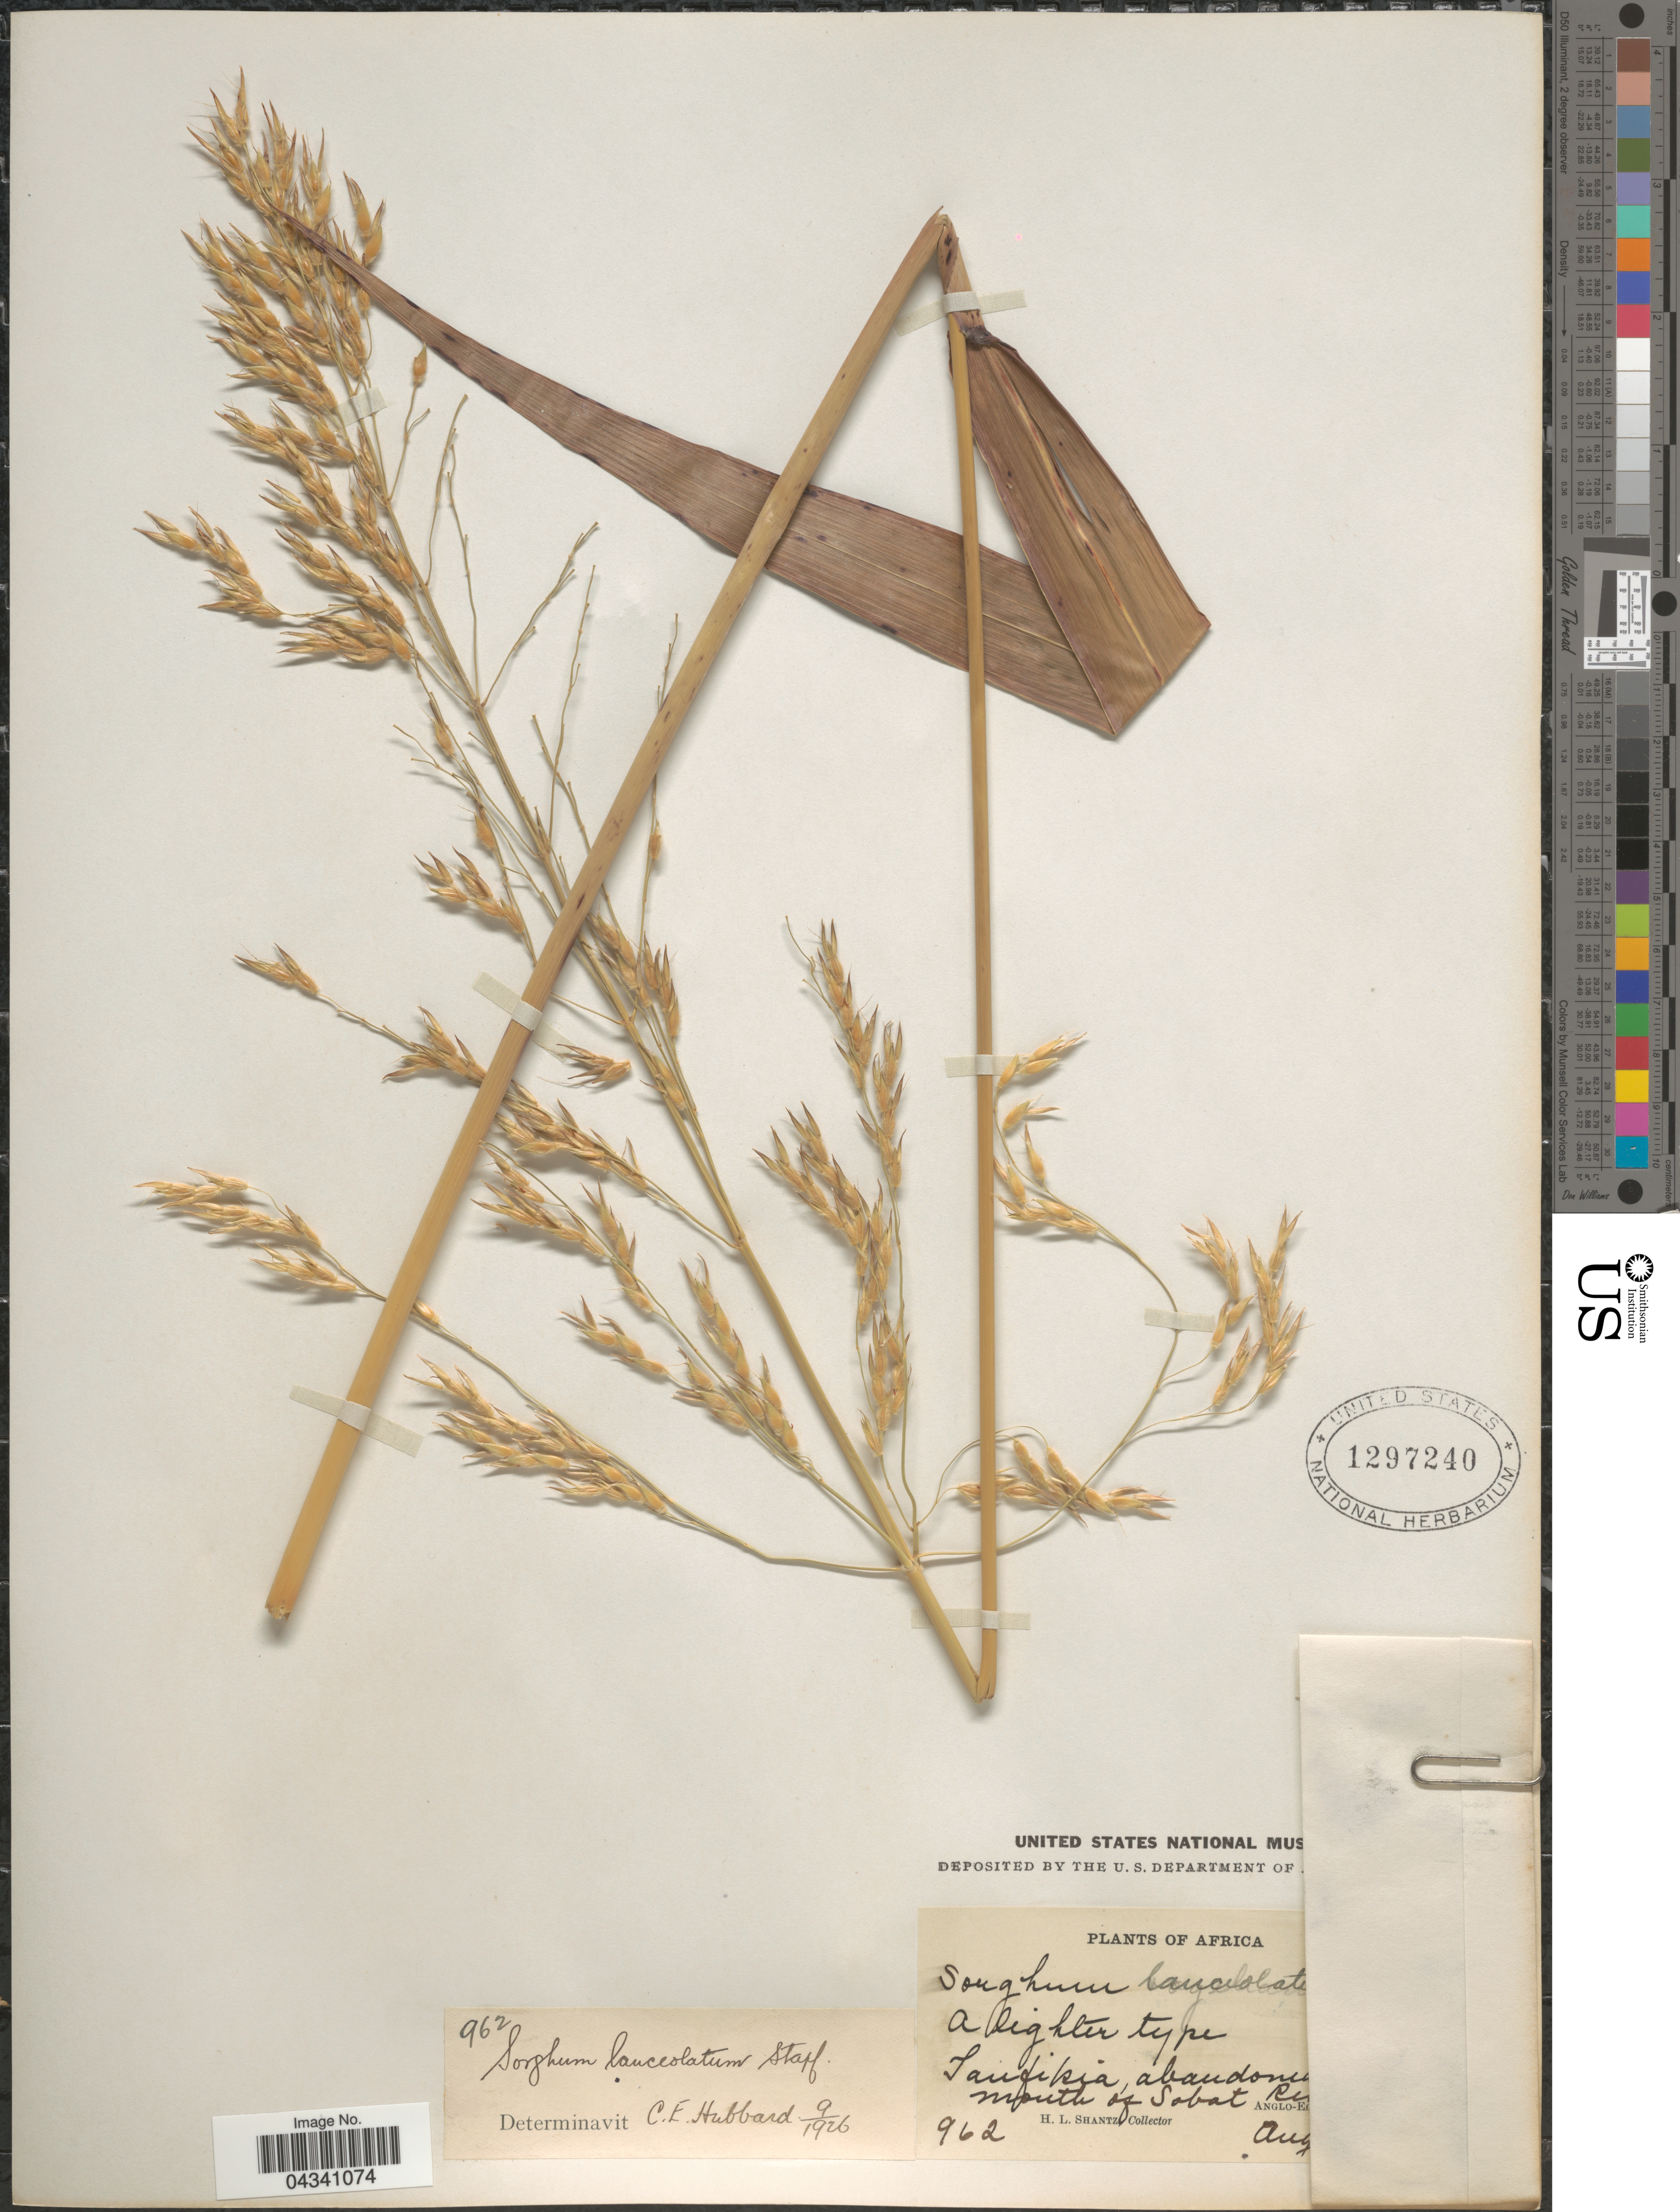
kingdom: Plantae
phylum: Tracheophyta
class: Liliopsida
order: Poales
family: Poaceae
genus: Sorghum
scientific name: Sorghum arundinaceum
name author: (Desv.) Stapf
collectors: H. Shantz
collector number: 962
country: South Sudan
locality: Africa. Taudfikia abandone [illegible text] Mouth of Sabat Re [illegible text]. Anglo-E [illegible text].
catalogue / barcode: US 1297240